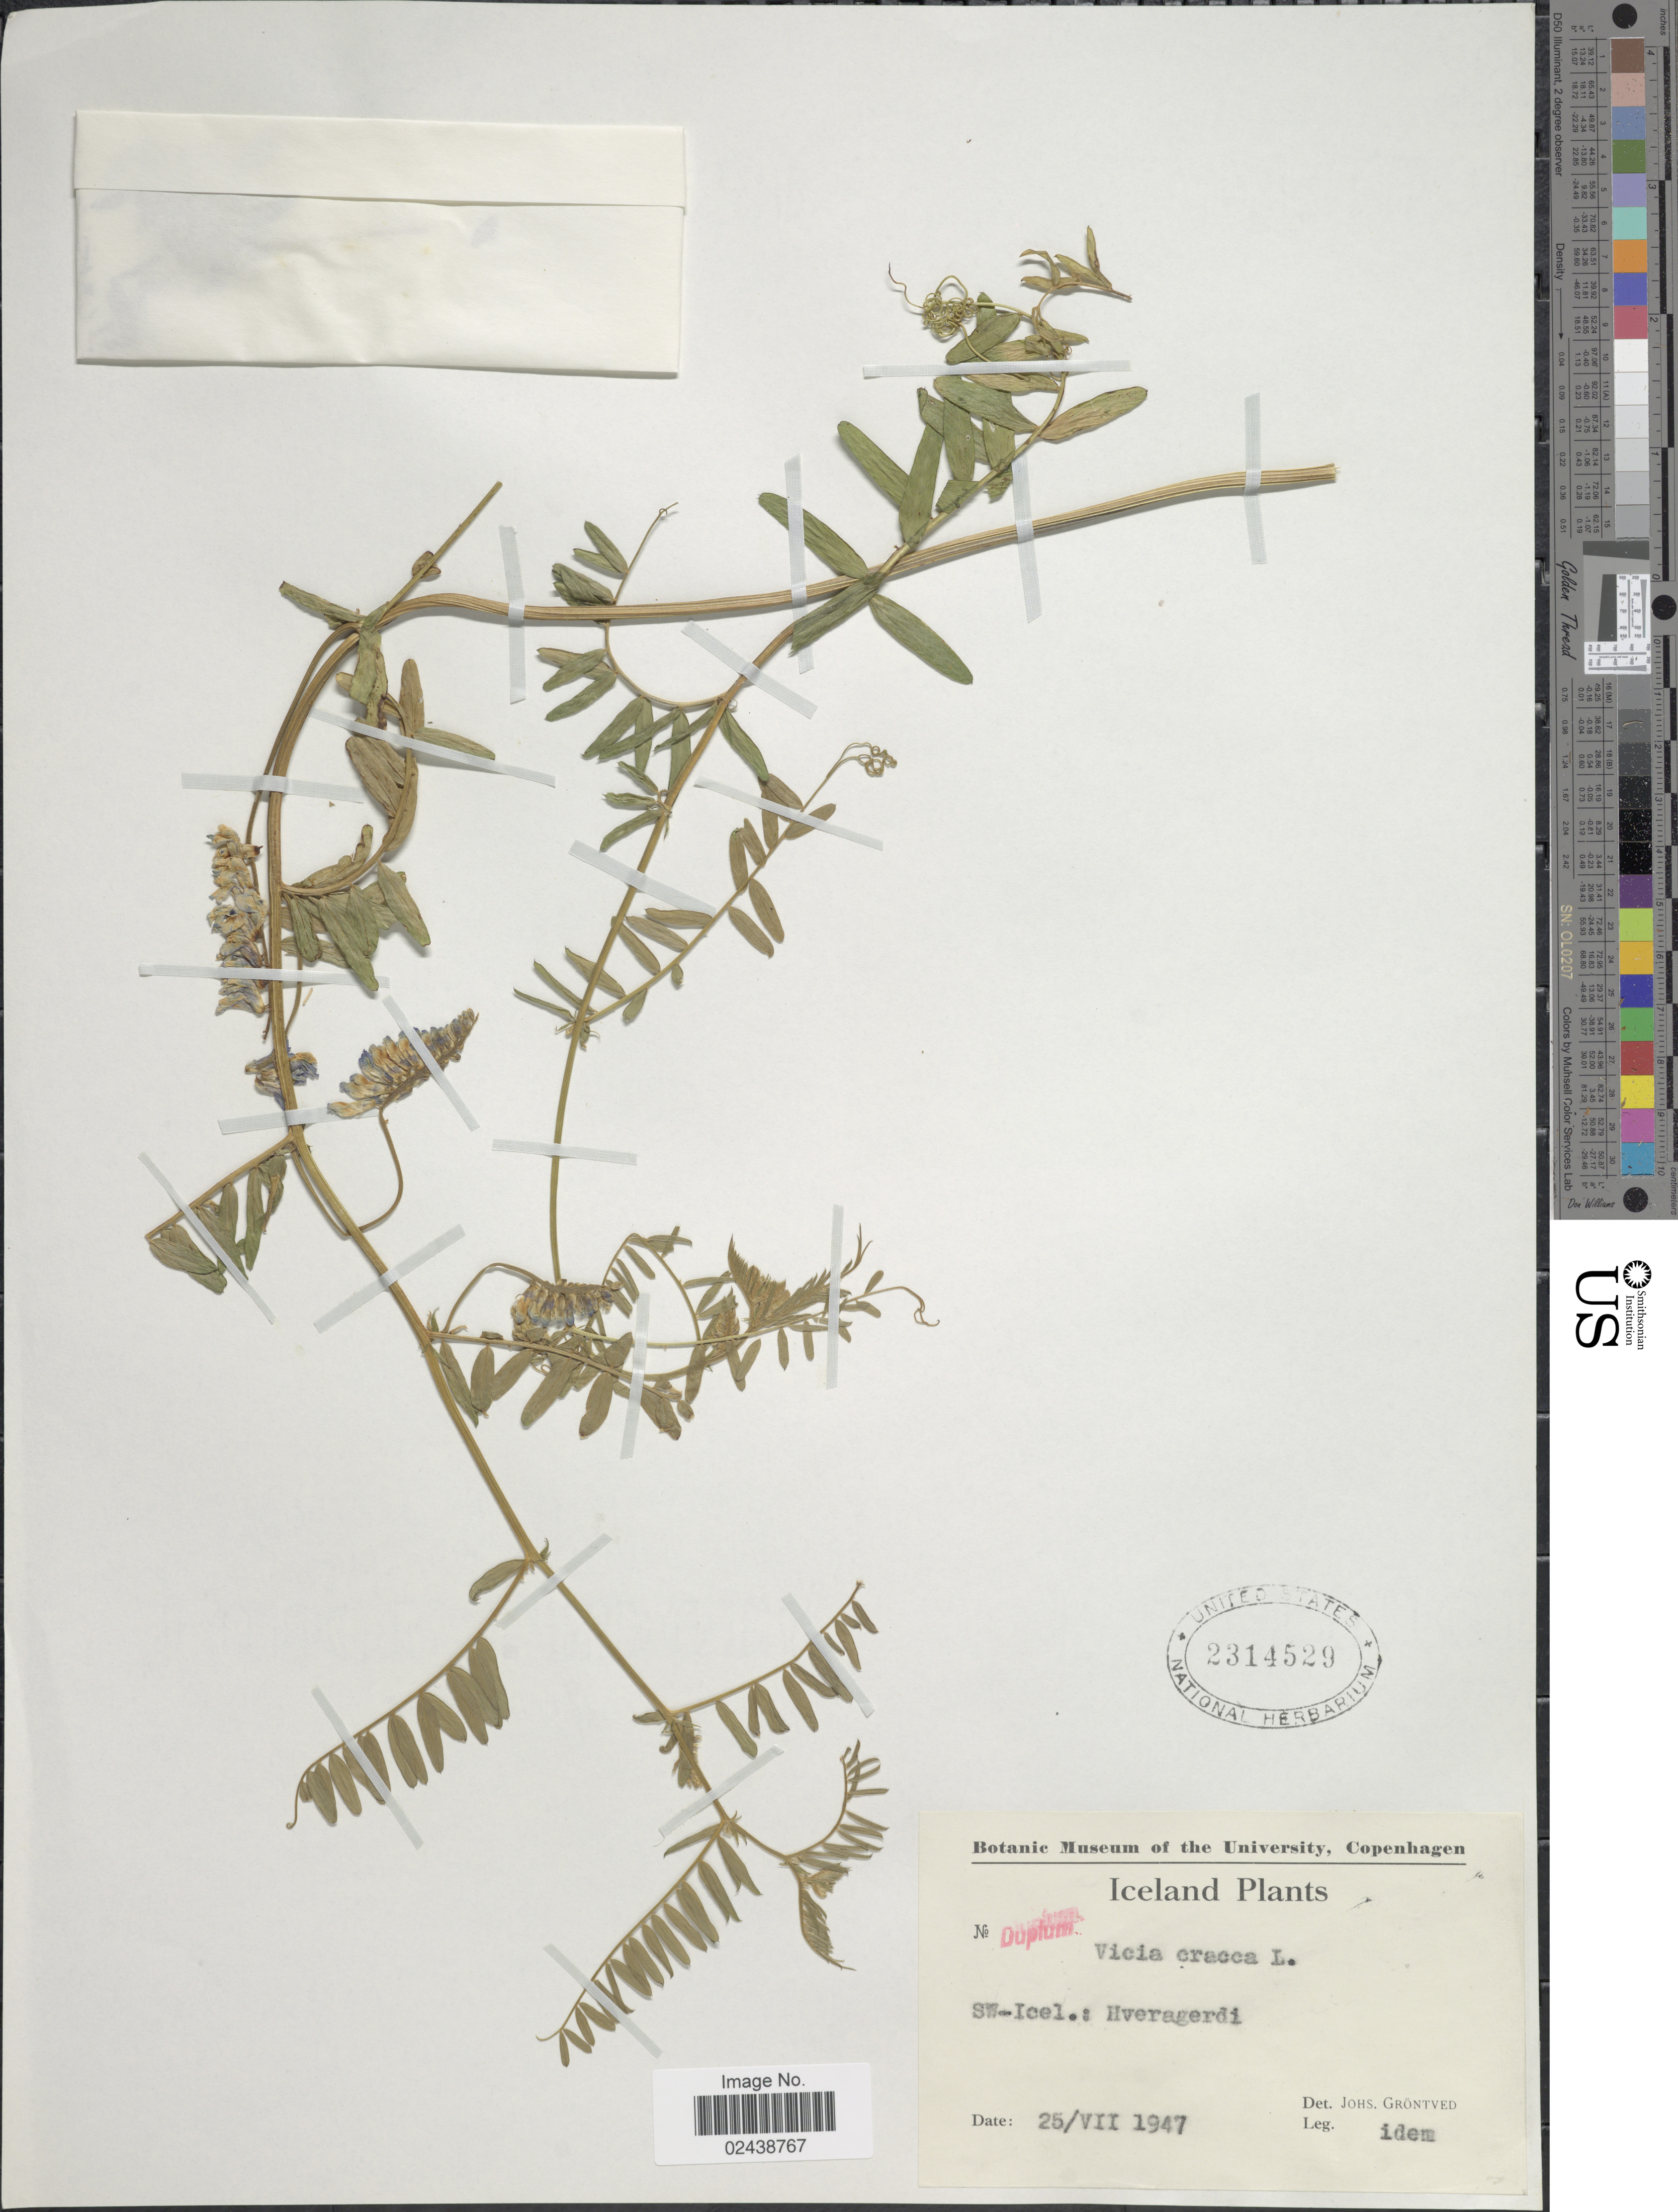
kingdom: Plantae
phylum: Tracheophyta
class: Magnoliopsida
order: Fabales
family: Fabaceae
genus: Vicia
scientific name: Vicia cracca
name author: L.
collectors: J. Grøntved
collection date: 1947-07-25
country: Iceland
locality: SW-Icel.: Hveragerdi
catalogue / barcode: US 2314529